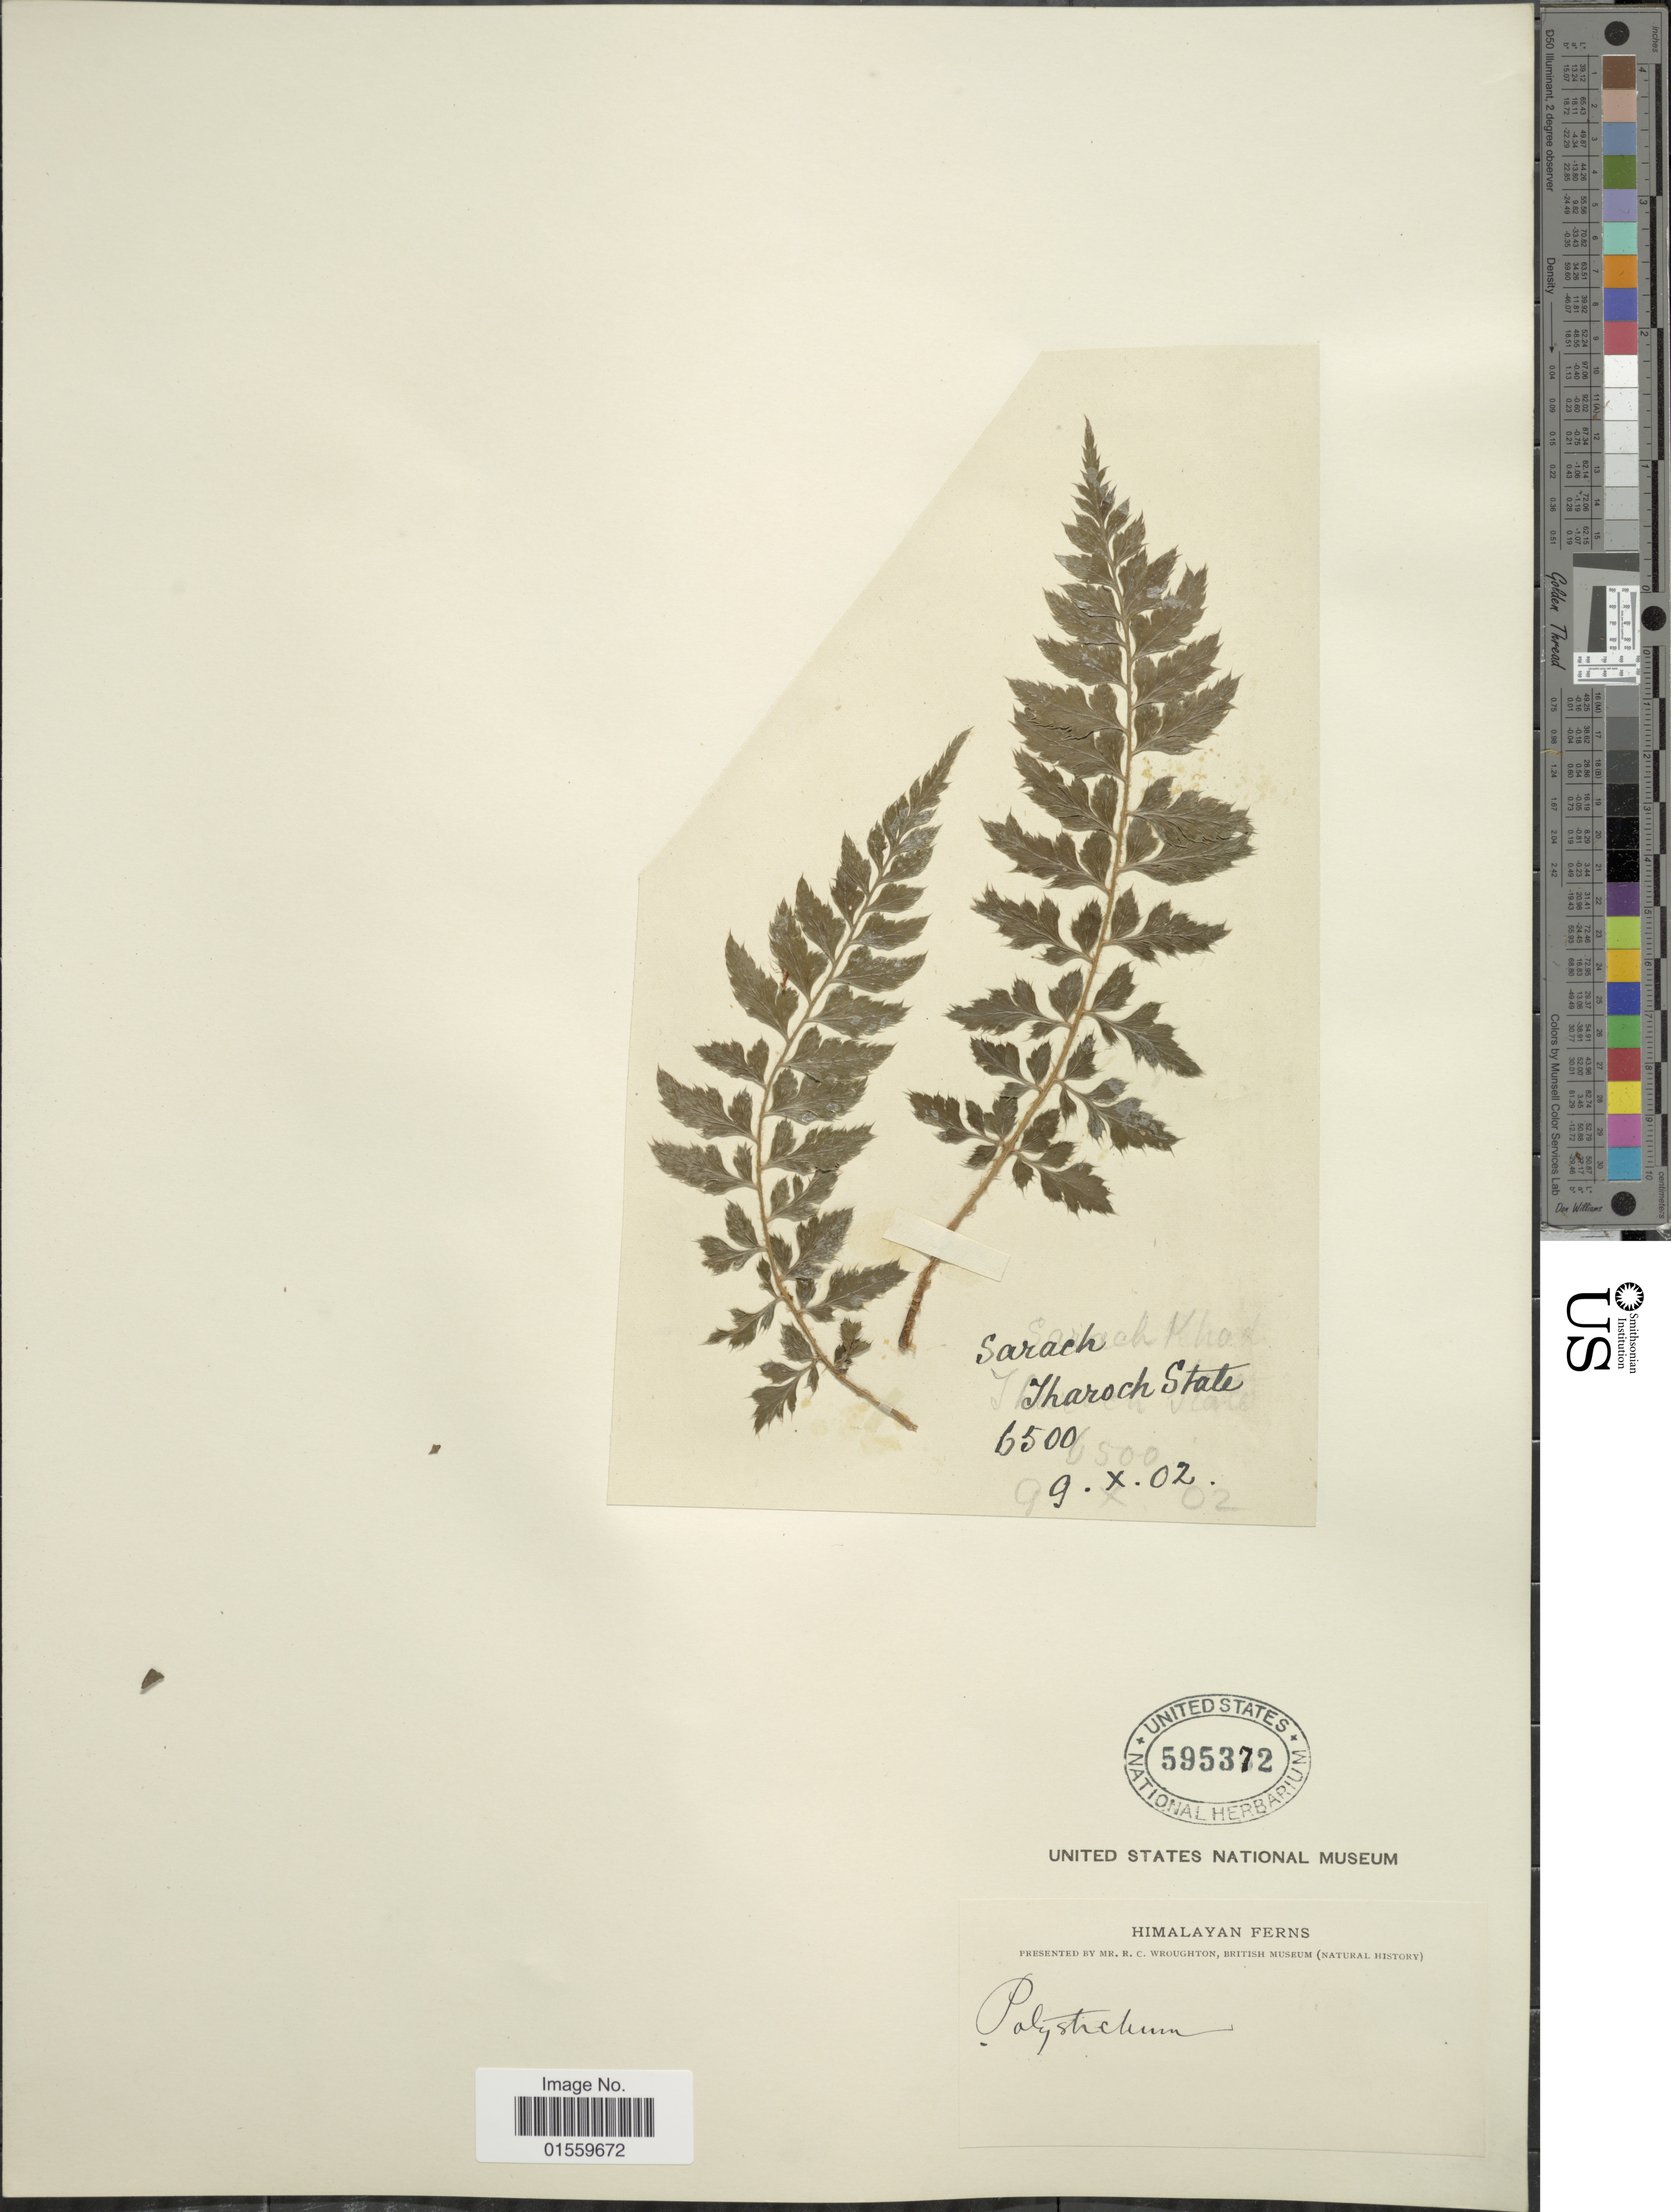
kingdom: Plantae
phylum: Tracheophyta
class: Polypodiopsida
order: Polypodiales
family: Dryopteridaceae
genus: Polystichum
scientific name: Polystichum stimulans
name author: (Kunze ex Mett.) Bedd.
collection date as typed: Transcribed d/m/y: 9/10/2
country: India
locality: Himalaya, Sarach, Iharoch State.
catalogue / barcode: US 595372